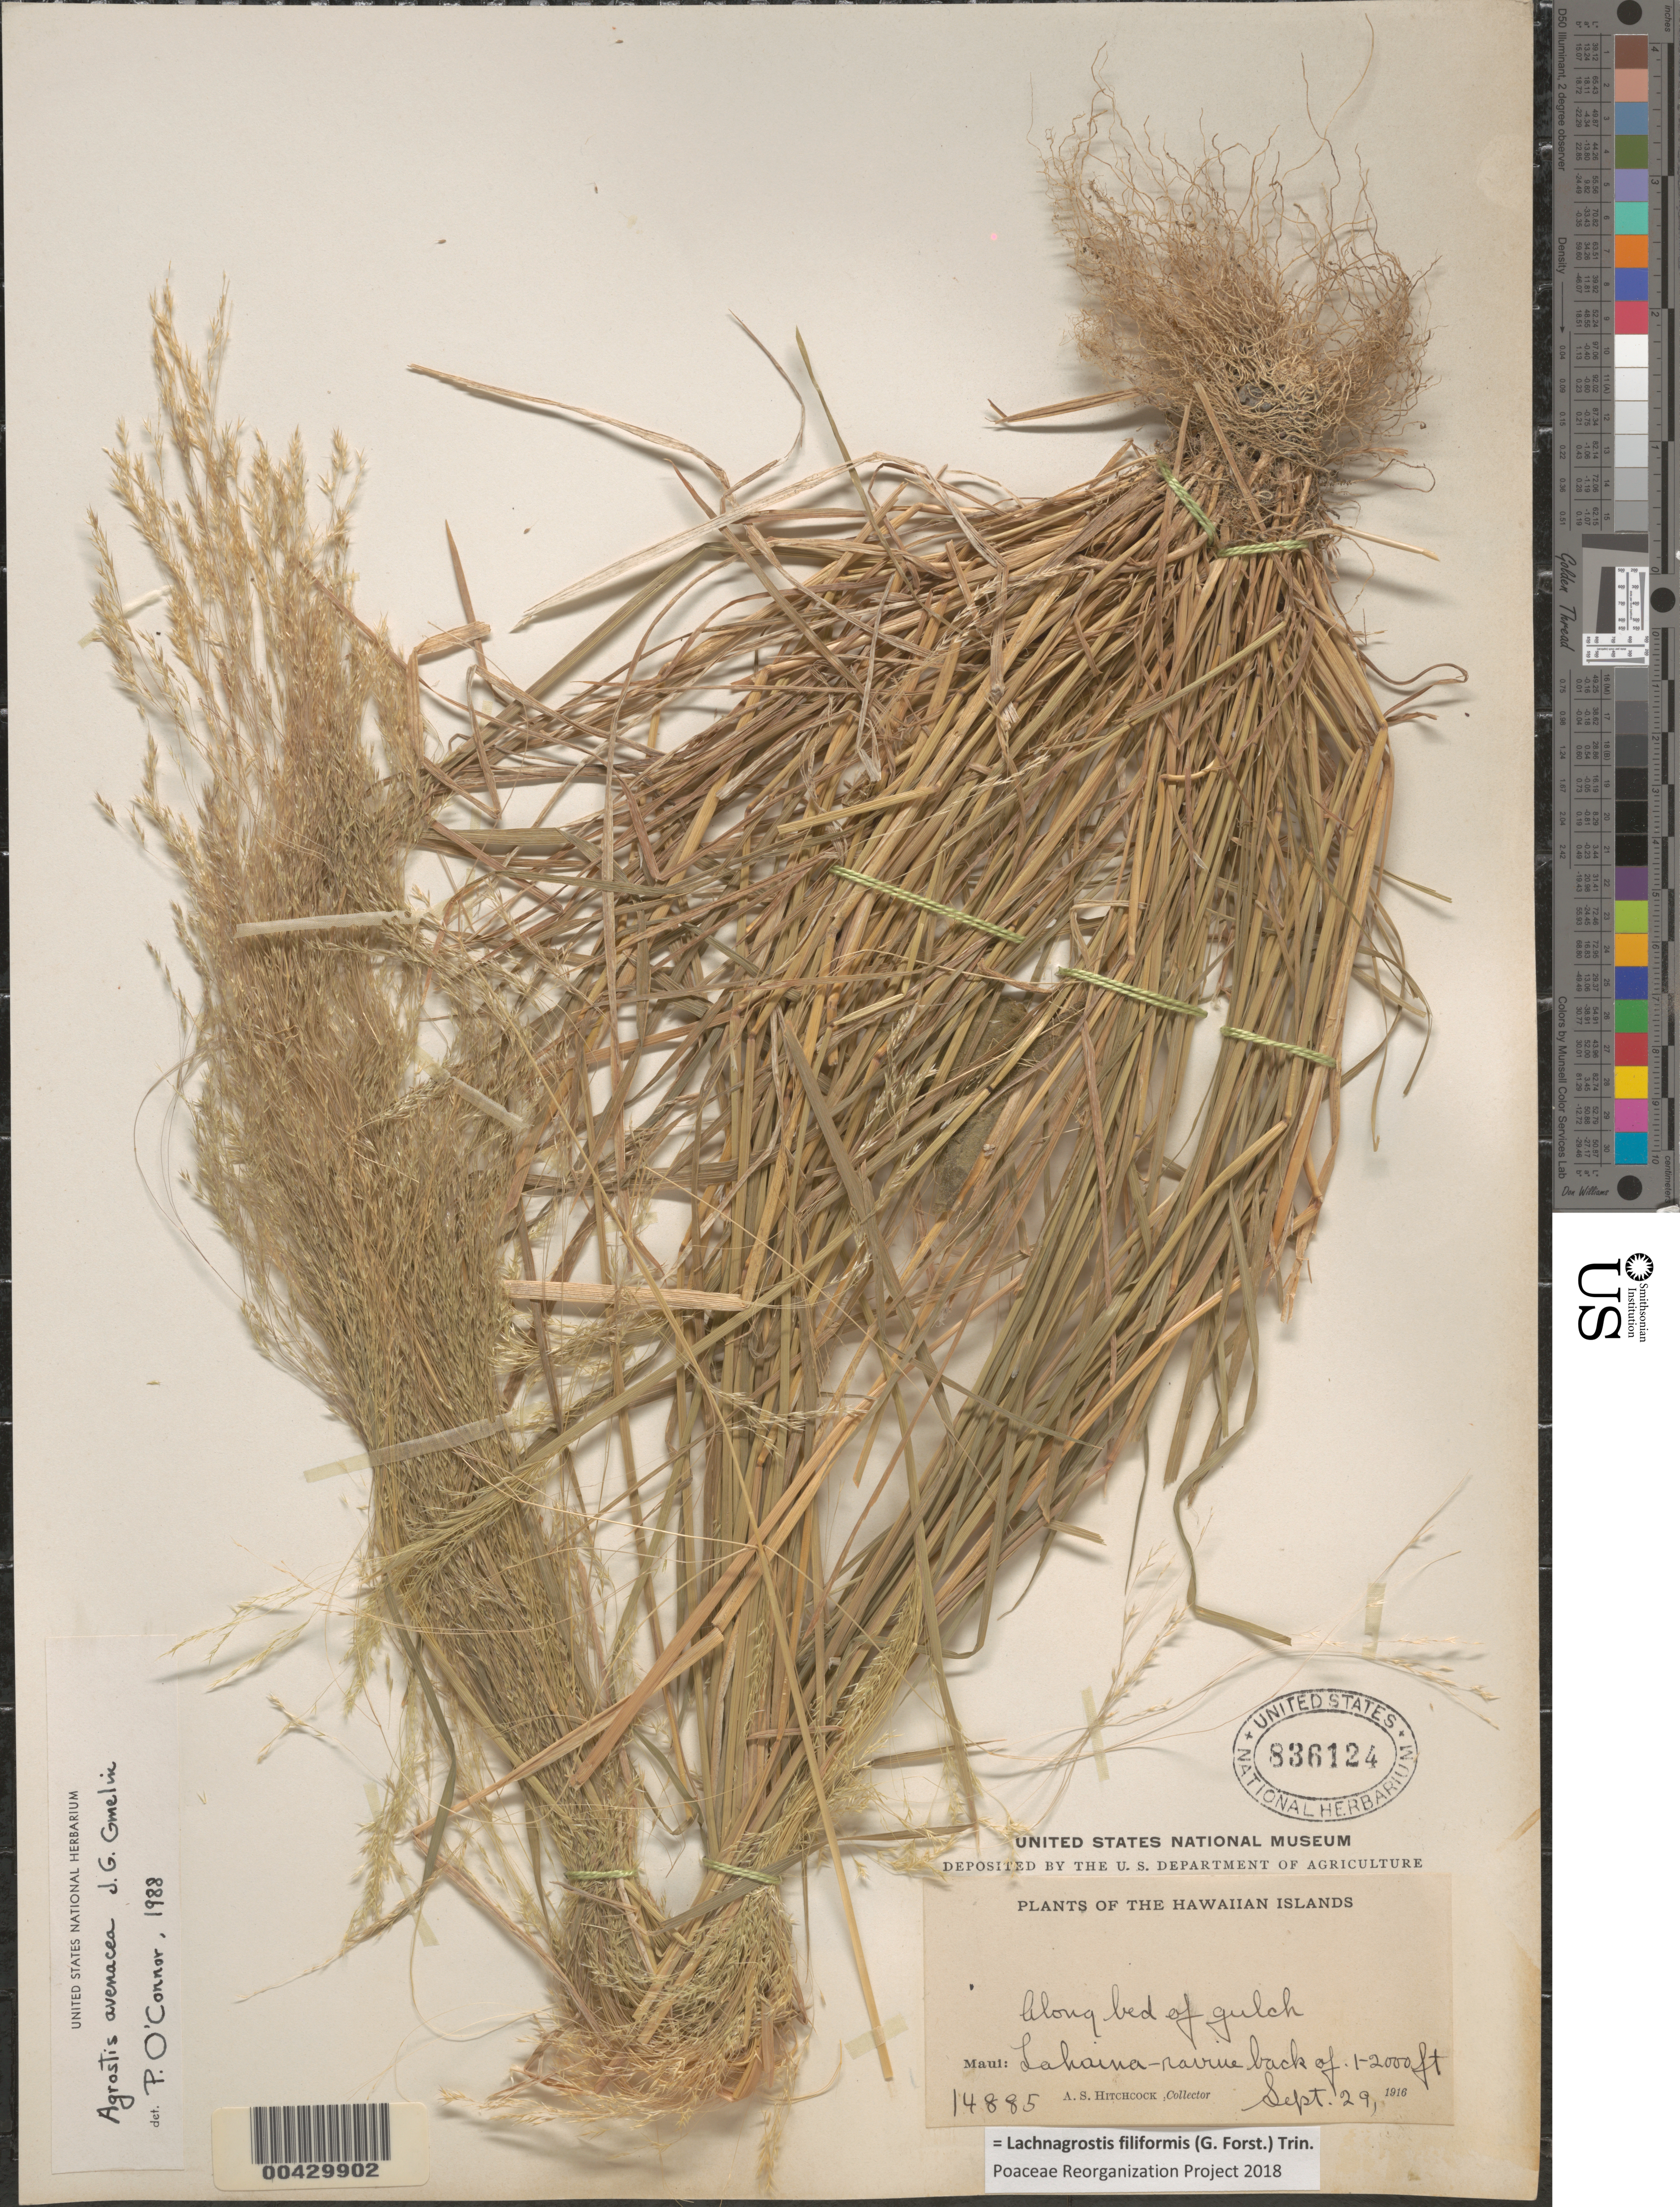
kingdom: Plantae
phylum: Tracheophyta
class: Liliopsida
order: Poales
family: Poaceae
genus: Lachnagrostis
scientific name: Lachnagrostis filiformis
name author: (J.R. Forst.) Trin.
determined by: Poaceae Reorganization Project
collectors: A. S. Hitchcock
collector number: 14885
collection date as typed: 29 Sep 1916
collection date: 1916-09-29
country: United States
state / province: Hawaii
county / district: Maui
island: Maui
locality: Lahaina, back of ravine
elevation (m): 305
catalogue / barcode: US 836124